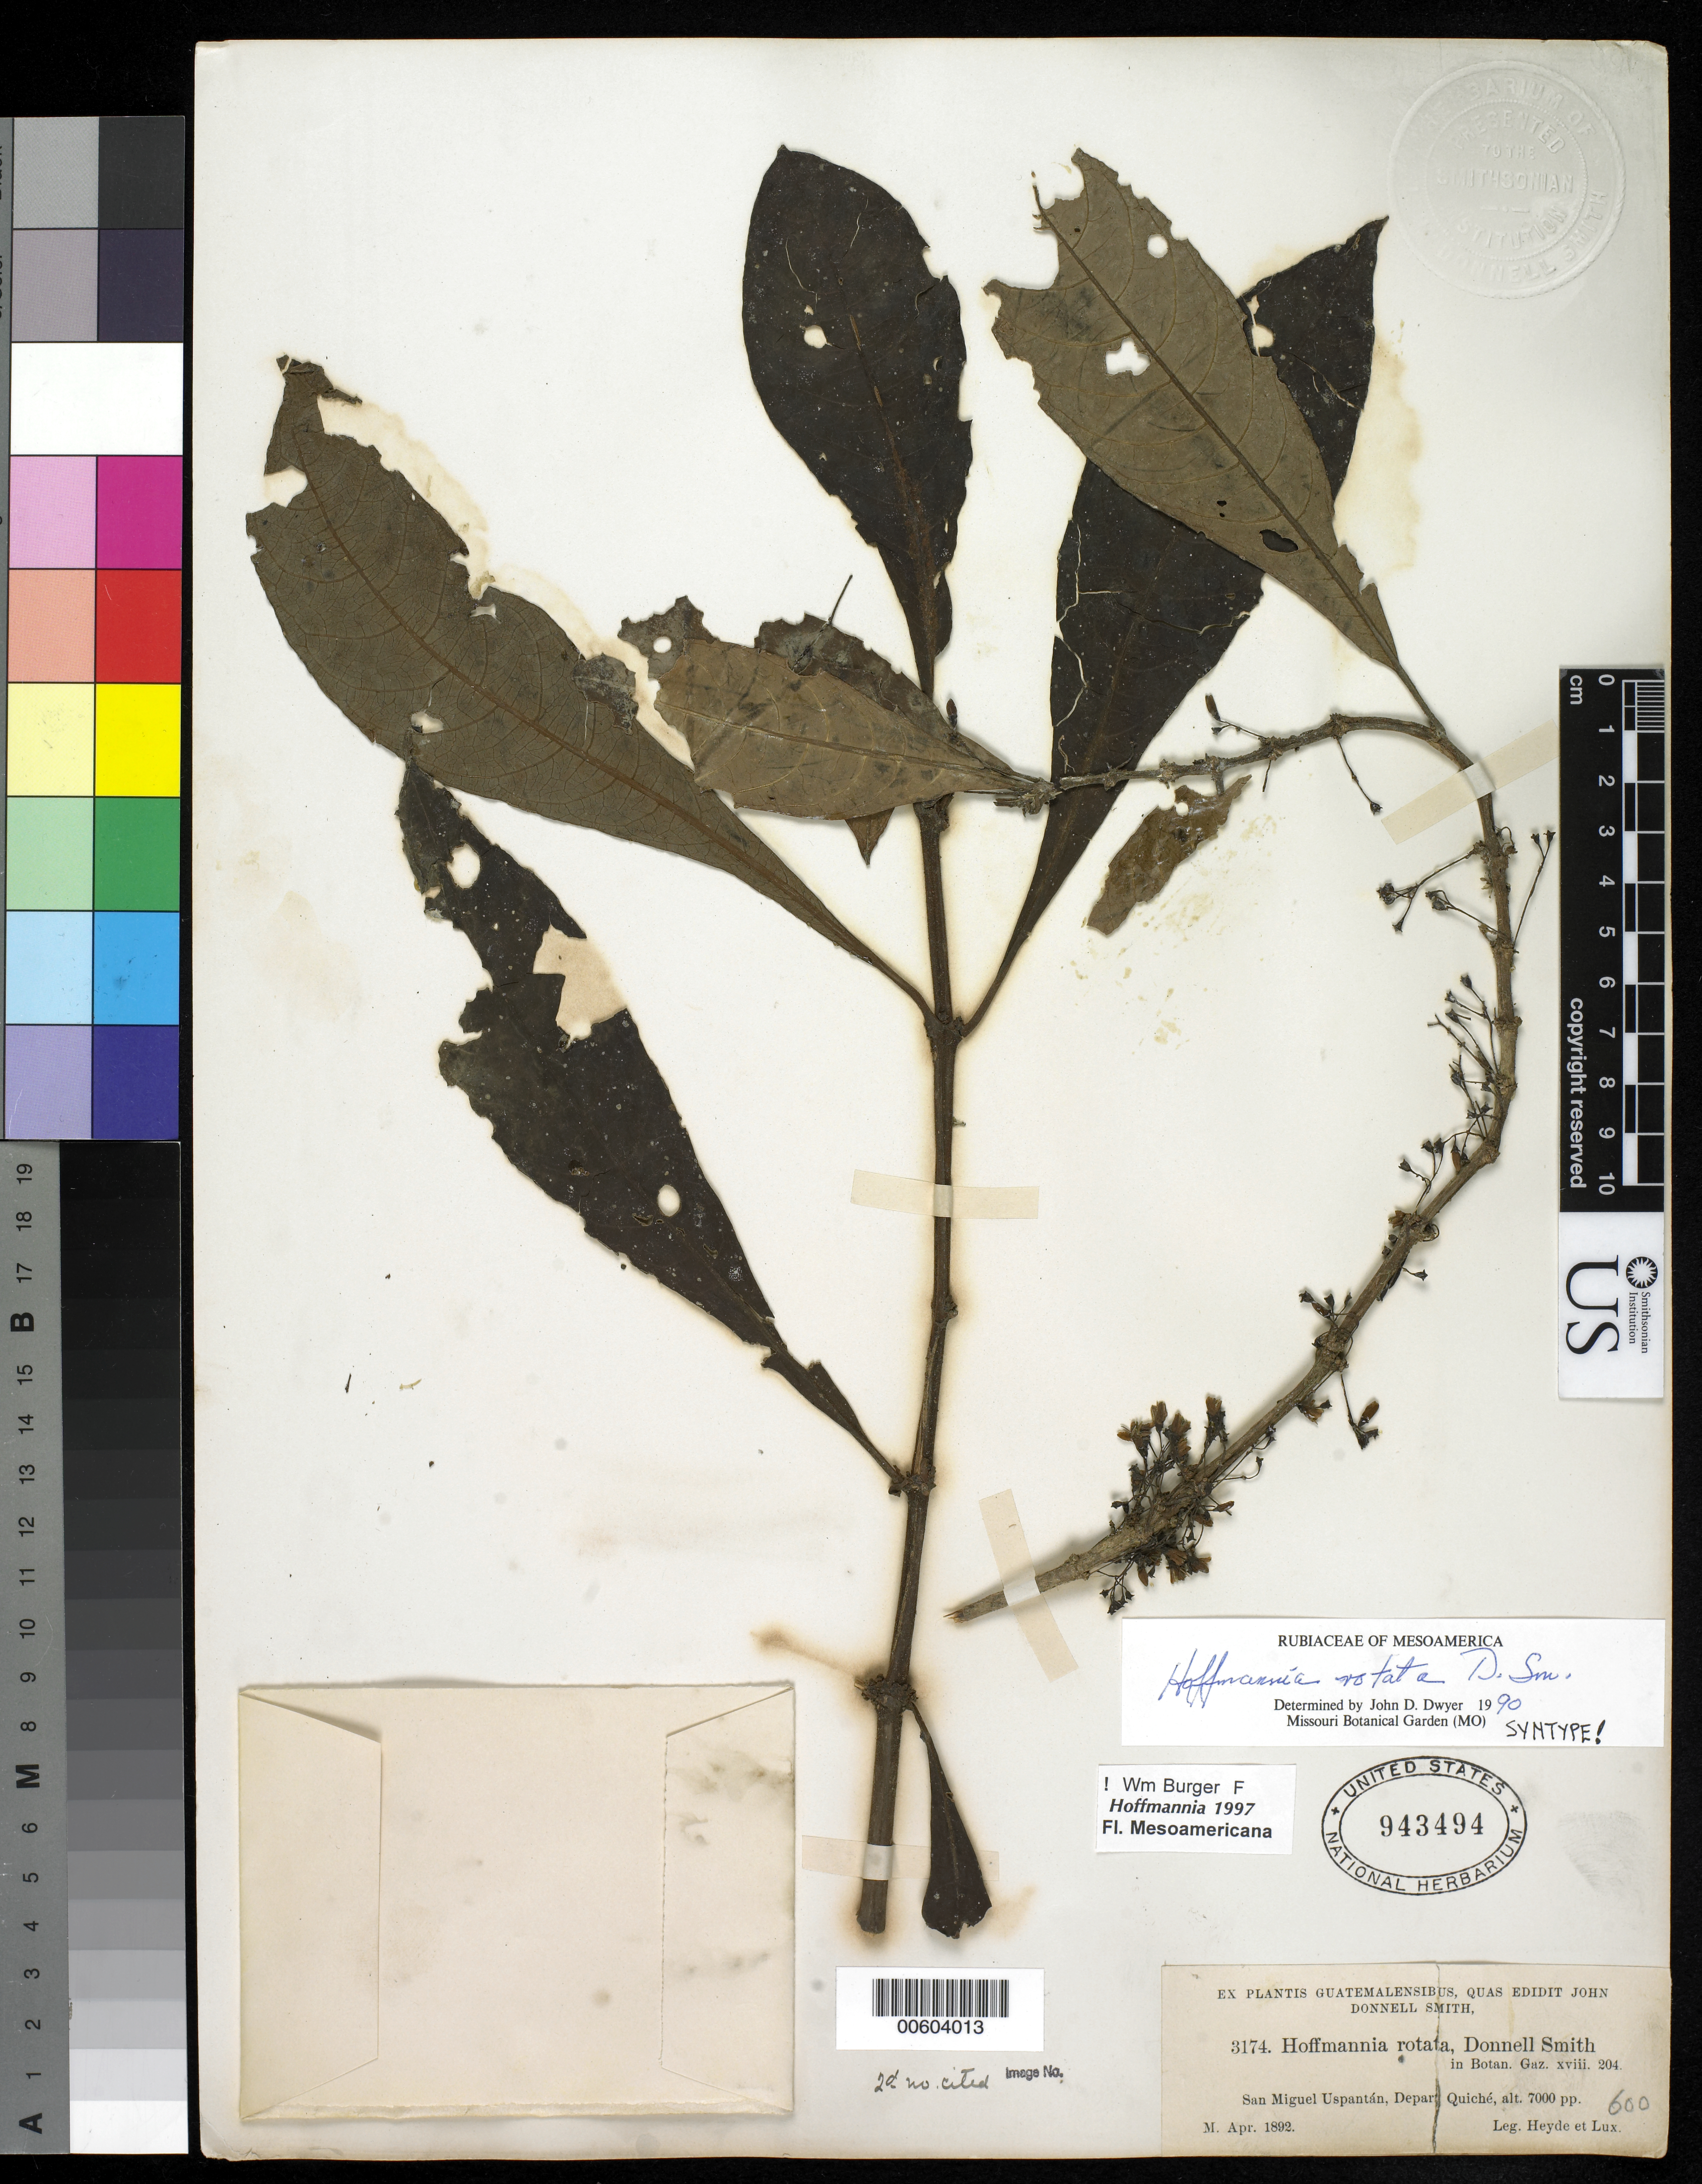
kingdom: Plantae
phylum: Tracheophyta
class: Magnoliopsida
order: Gentianales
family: Rubiaceae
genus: Hoffmannia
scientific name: Hoffmannia rotata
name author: Donn. Sm.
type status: Syntype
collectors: E. T. Heyde & E. Lux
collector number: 3174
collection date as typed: Apr 1892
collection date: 1892-04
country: Guatemala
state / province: El Quiché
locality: San Miguel Uspantán.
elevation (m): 2134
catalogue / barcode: US 943494